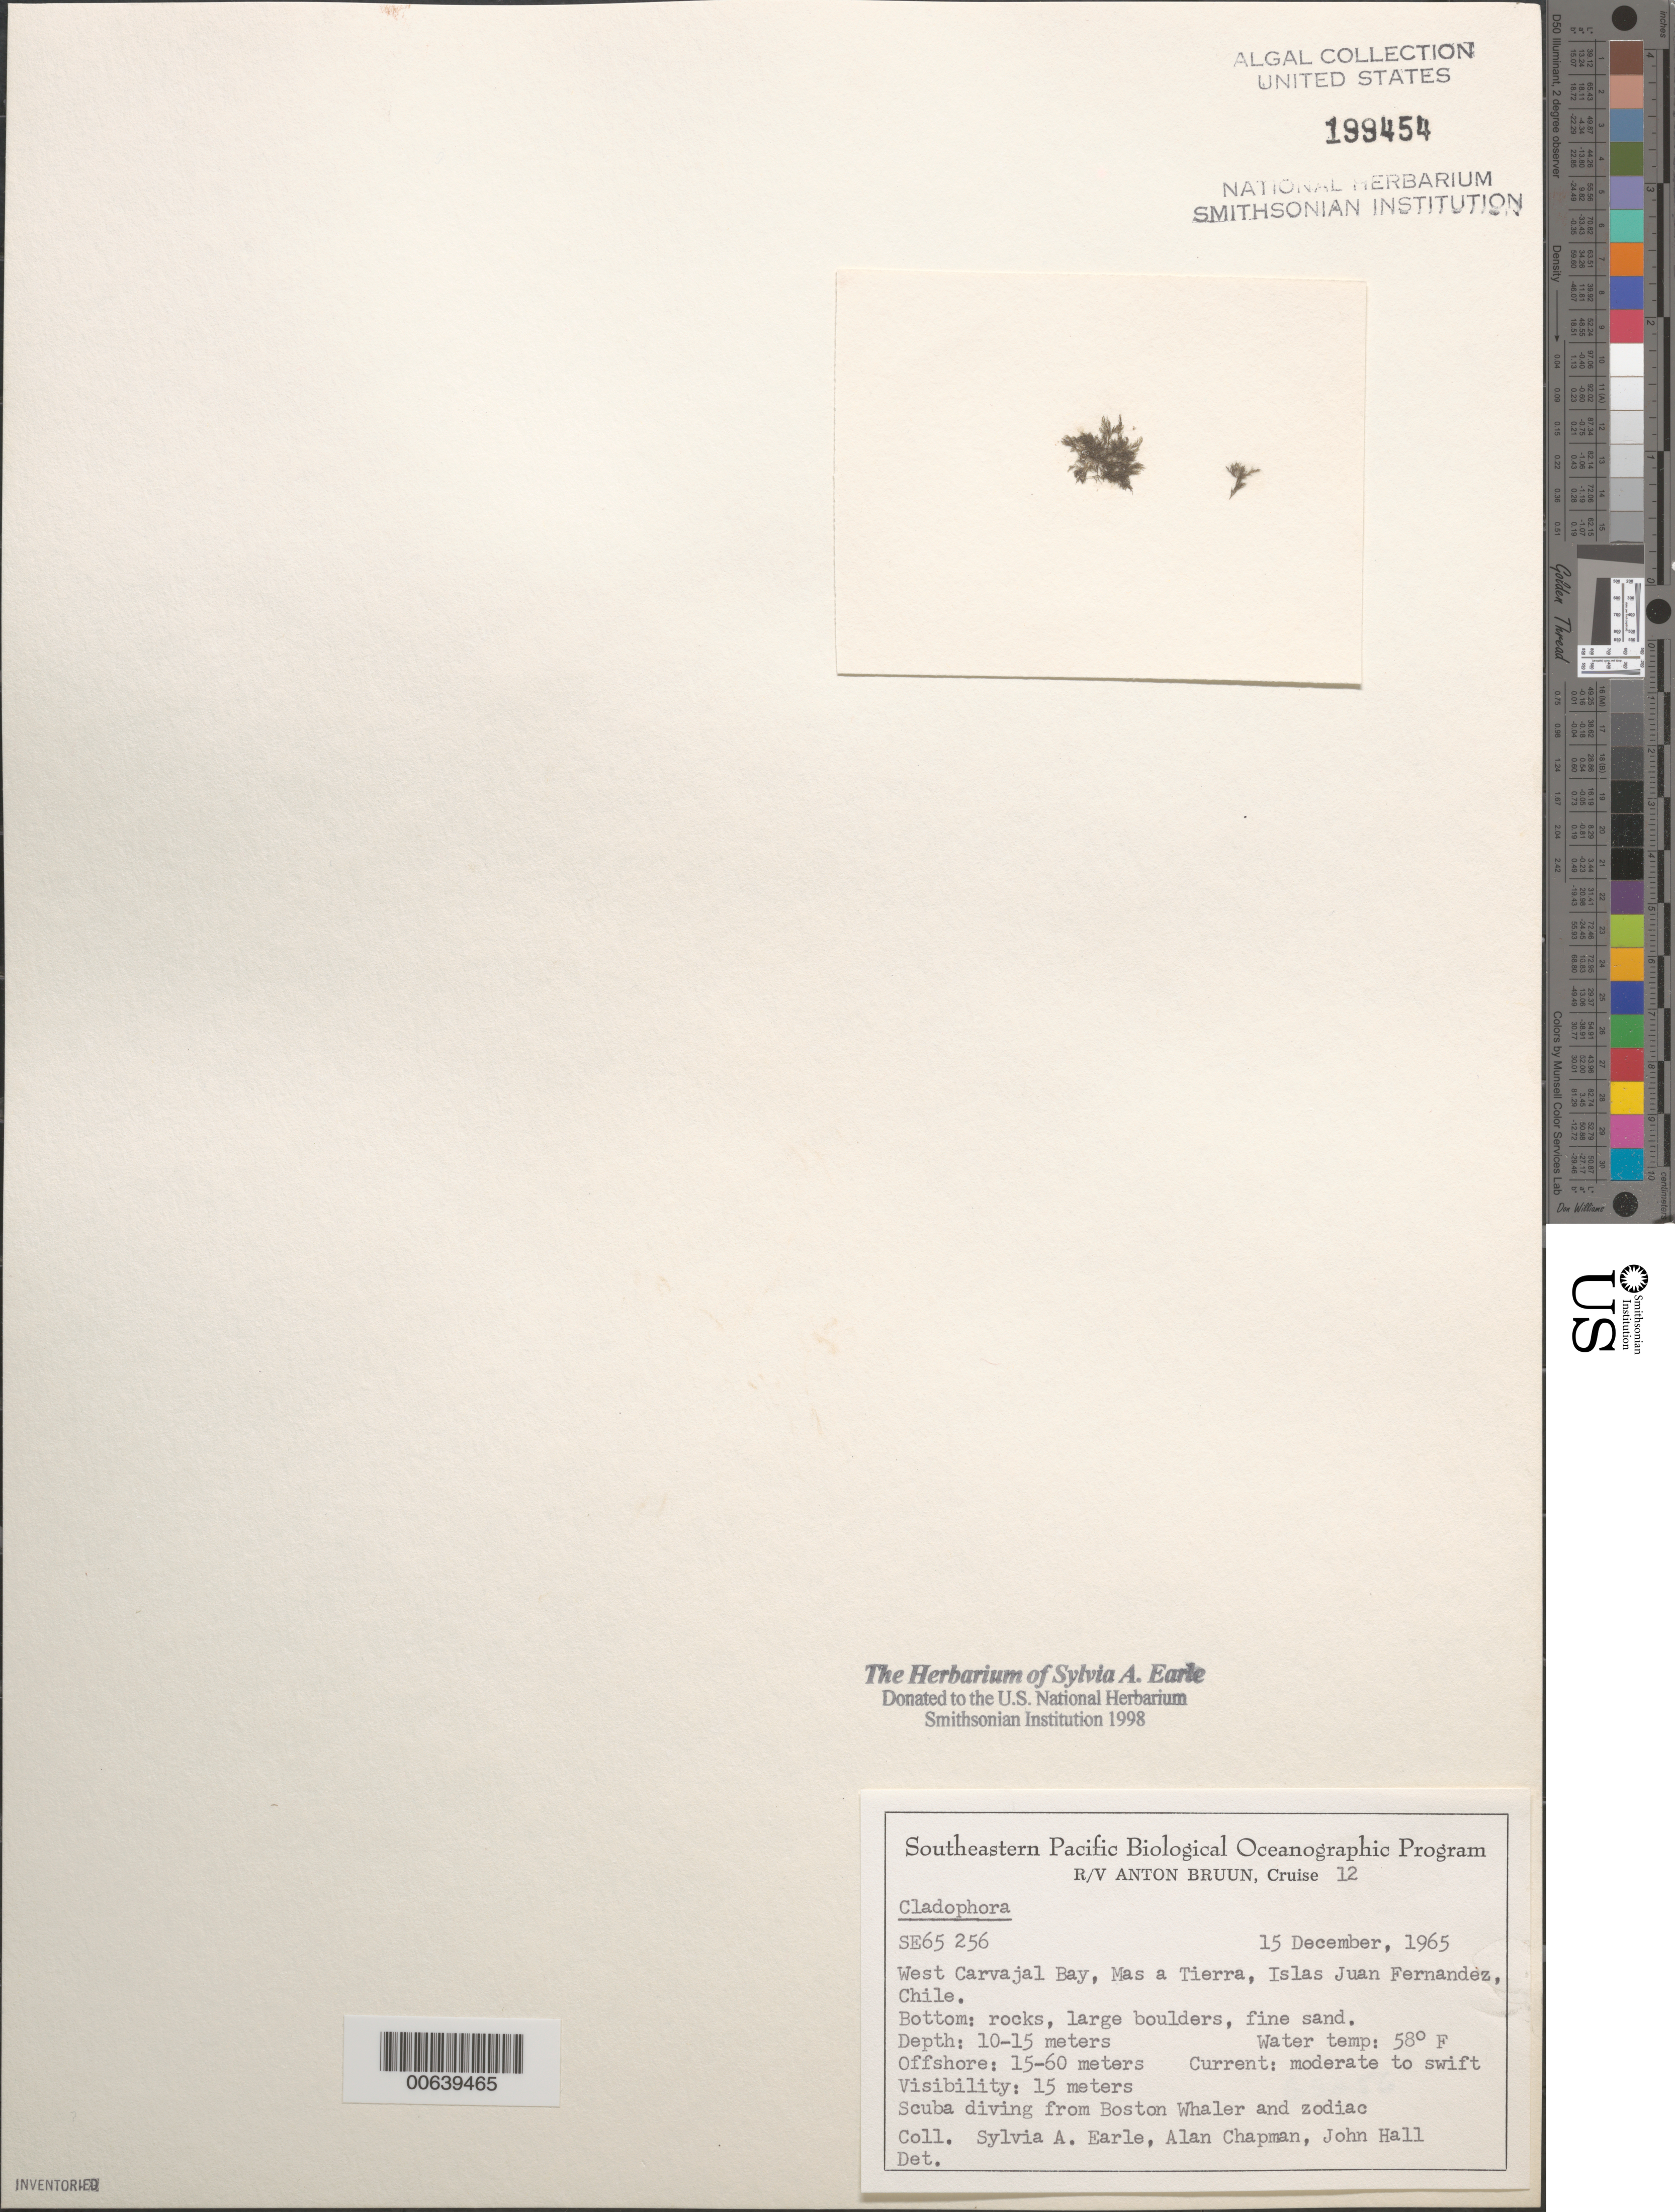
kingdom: Plantae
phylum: Chlorophyta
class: Ulvophyceae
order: Cladophorales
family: Cladophoraceae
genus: Cladophora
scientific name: Cladophora sp.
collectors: S. A. Earle, A. Chapman & J. Hall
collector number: SE 65256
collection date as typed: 15 Dec 1965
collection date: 1965-12-15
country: Chile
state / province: Valparaíso (V)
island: Isla Más a Tierra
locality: West Carvajal Bay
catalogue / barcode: US 199454